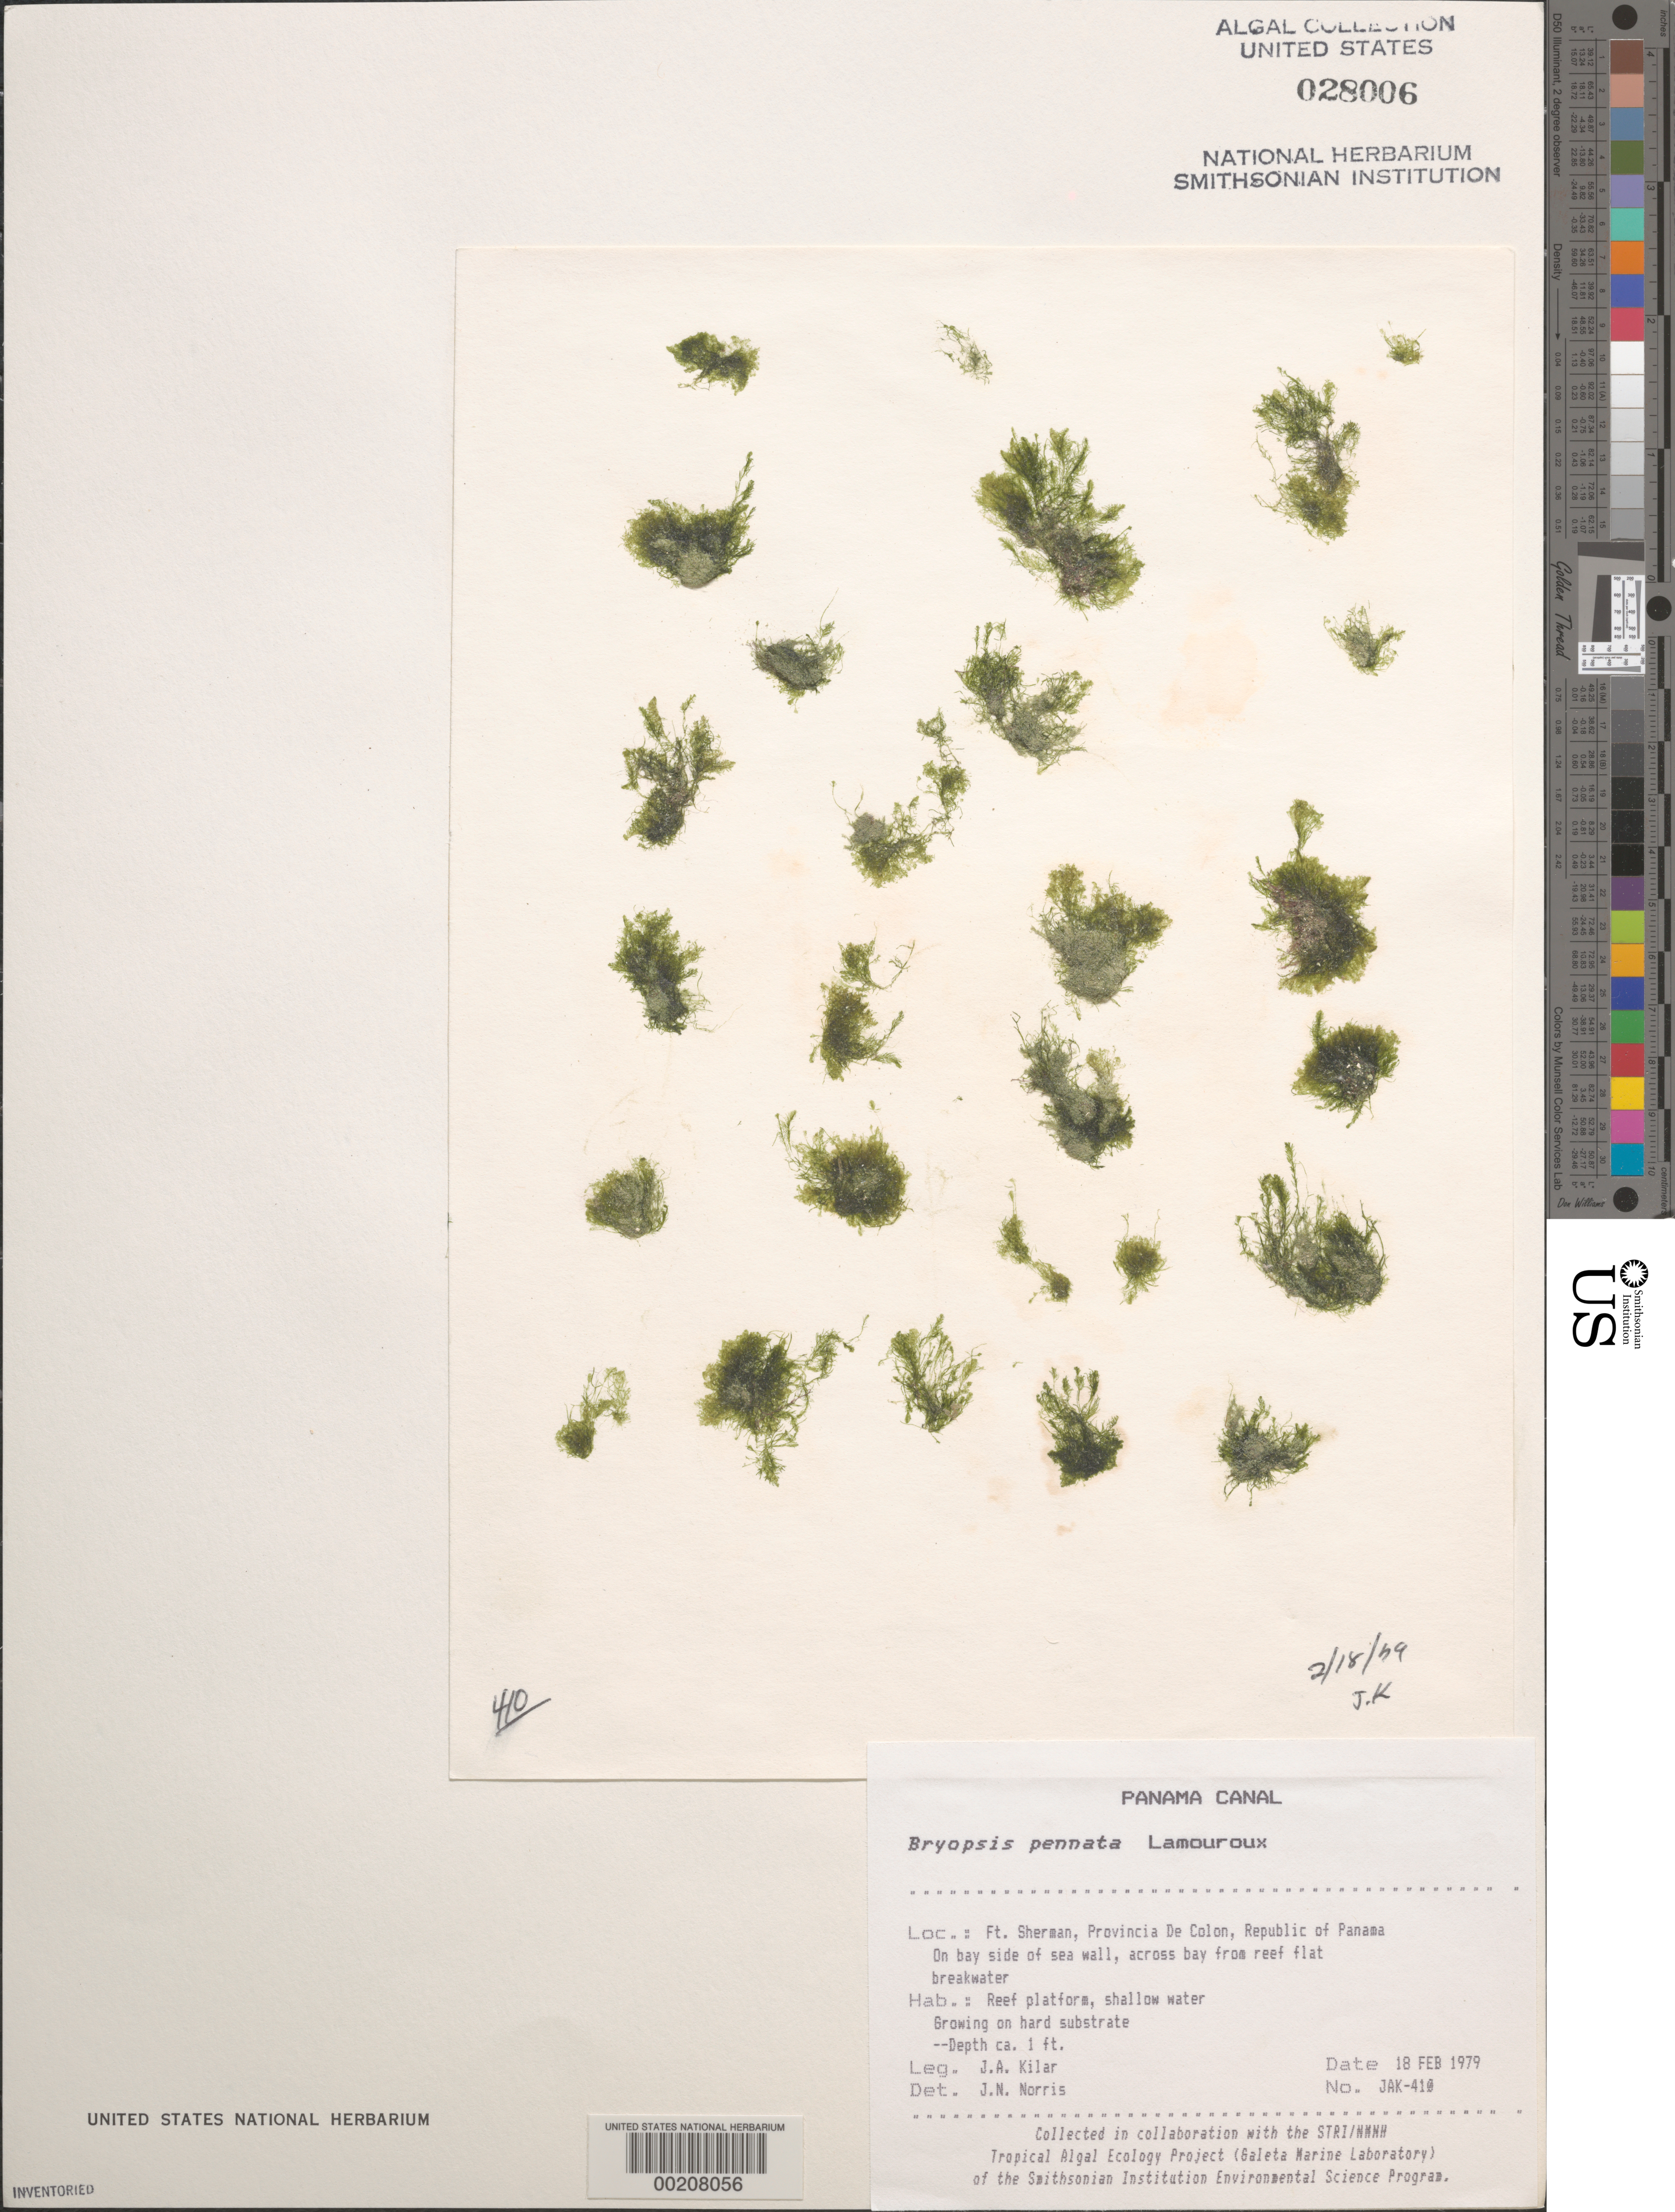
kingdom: Plantae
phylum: Chlorophyta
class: Ulvophyceae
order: Bryopsidales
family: Bryopsidaceae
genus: Bryopsis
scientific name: Bryopsis pennata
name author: J.V.Lamouroux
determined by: Norris, James N.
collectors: J. A. Kilar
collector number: JAK-410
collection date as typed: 18 Feb 1979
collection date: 1979-02-18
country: Panama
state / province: Colón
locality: Fort Sherman, Canal Zone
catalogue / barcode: US 28006